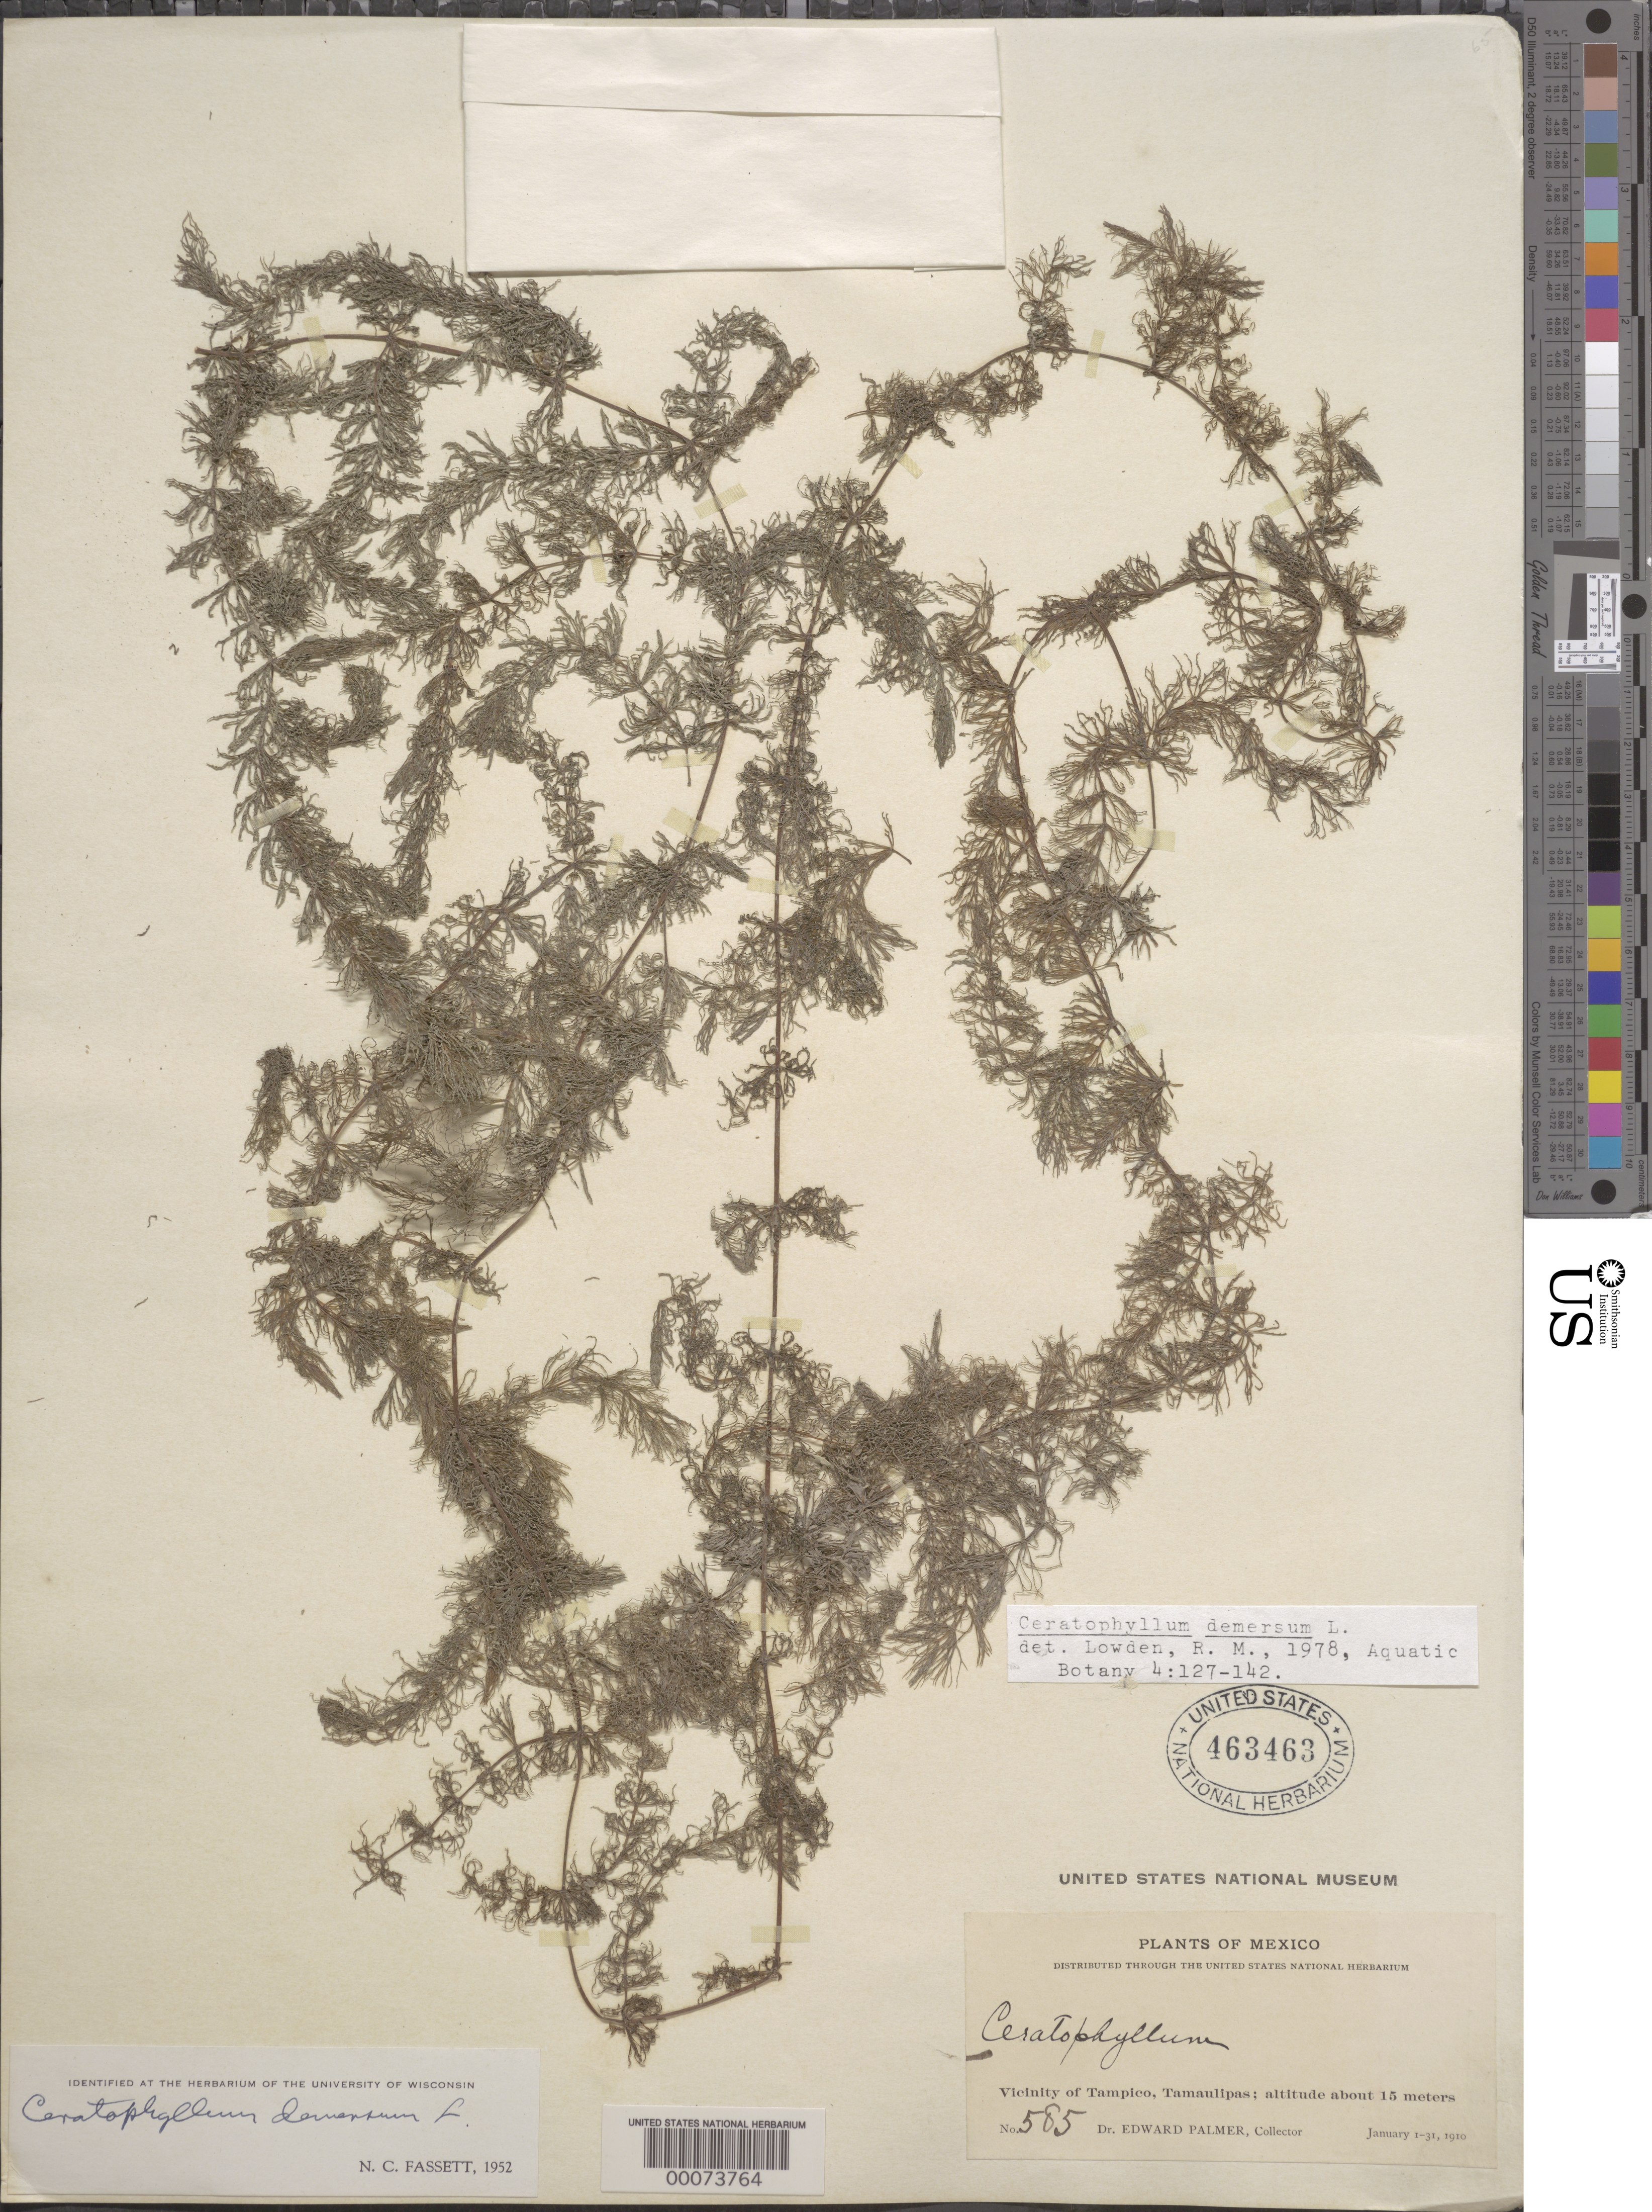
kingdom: Plantae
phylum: Tracheophyta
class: Magnoliopsida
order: Ceratophyllales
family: Ceratophyllaceae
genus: Ceratophyllum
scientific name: Ceratophyllum demersum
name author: L.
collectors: E. Palmer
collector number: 585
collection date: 1910-01-01/1910-01-31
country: Mexico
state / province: Tamaulipas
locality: Vicinity of Tampico.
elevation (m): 15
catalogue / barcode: US 463463